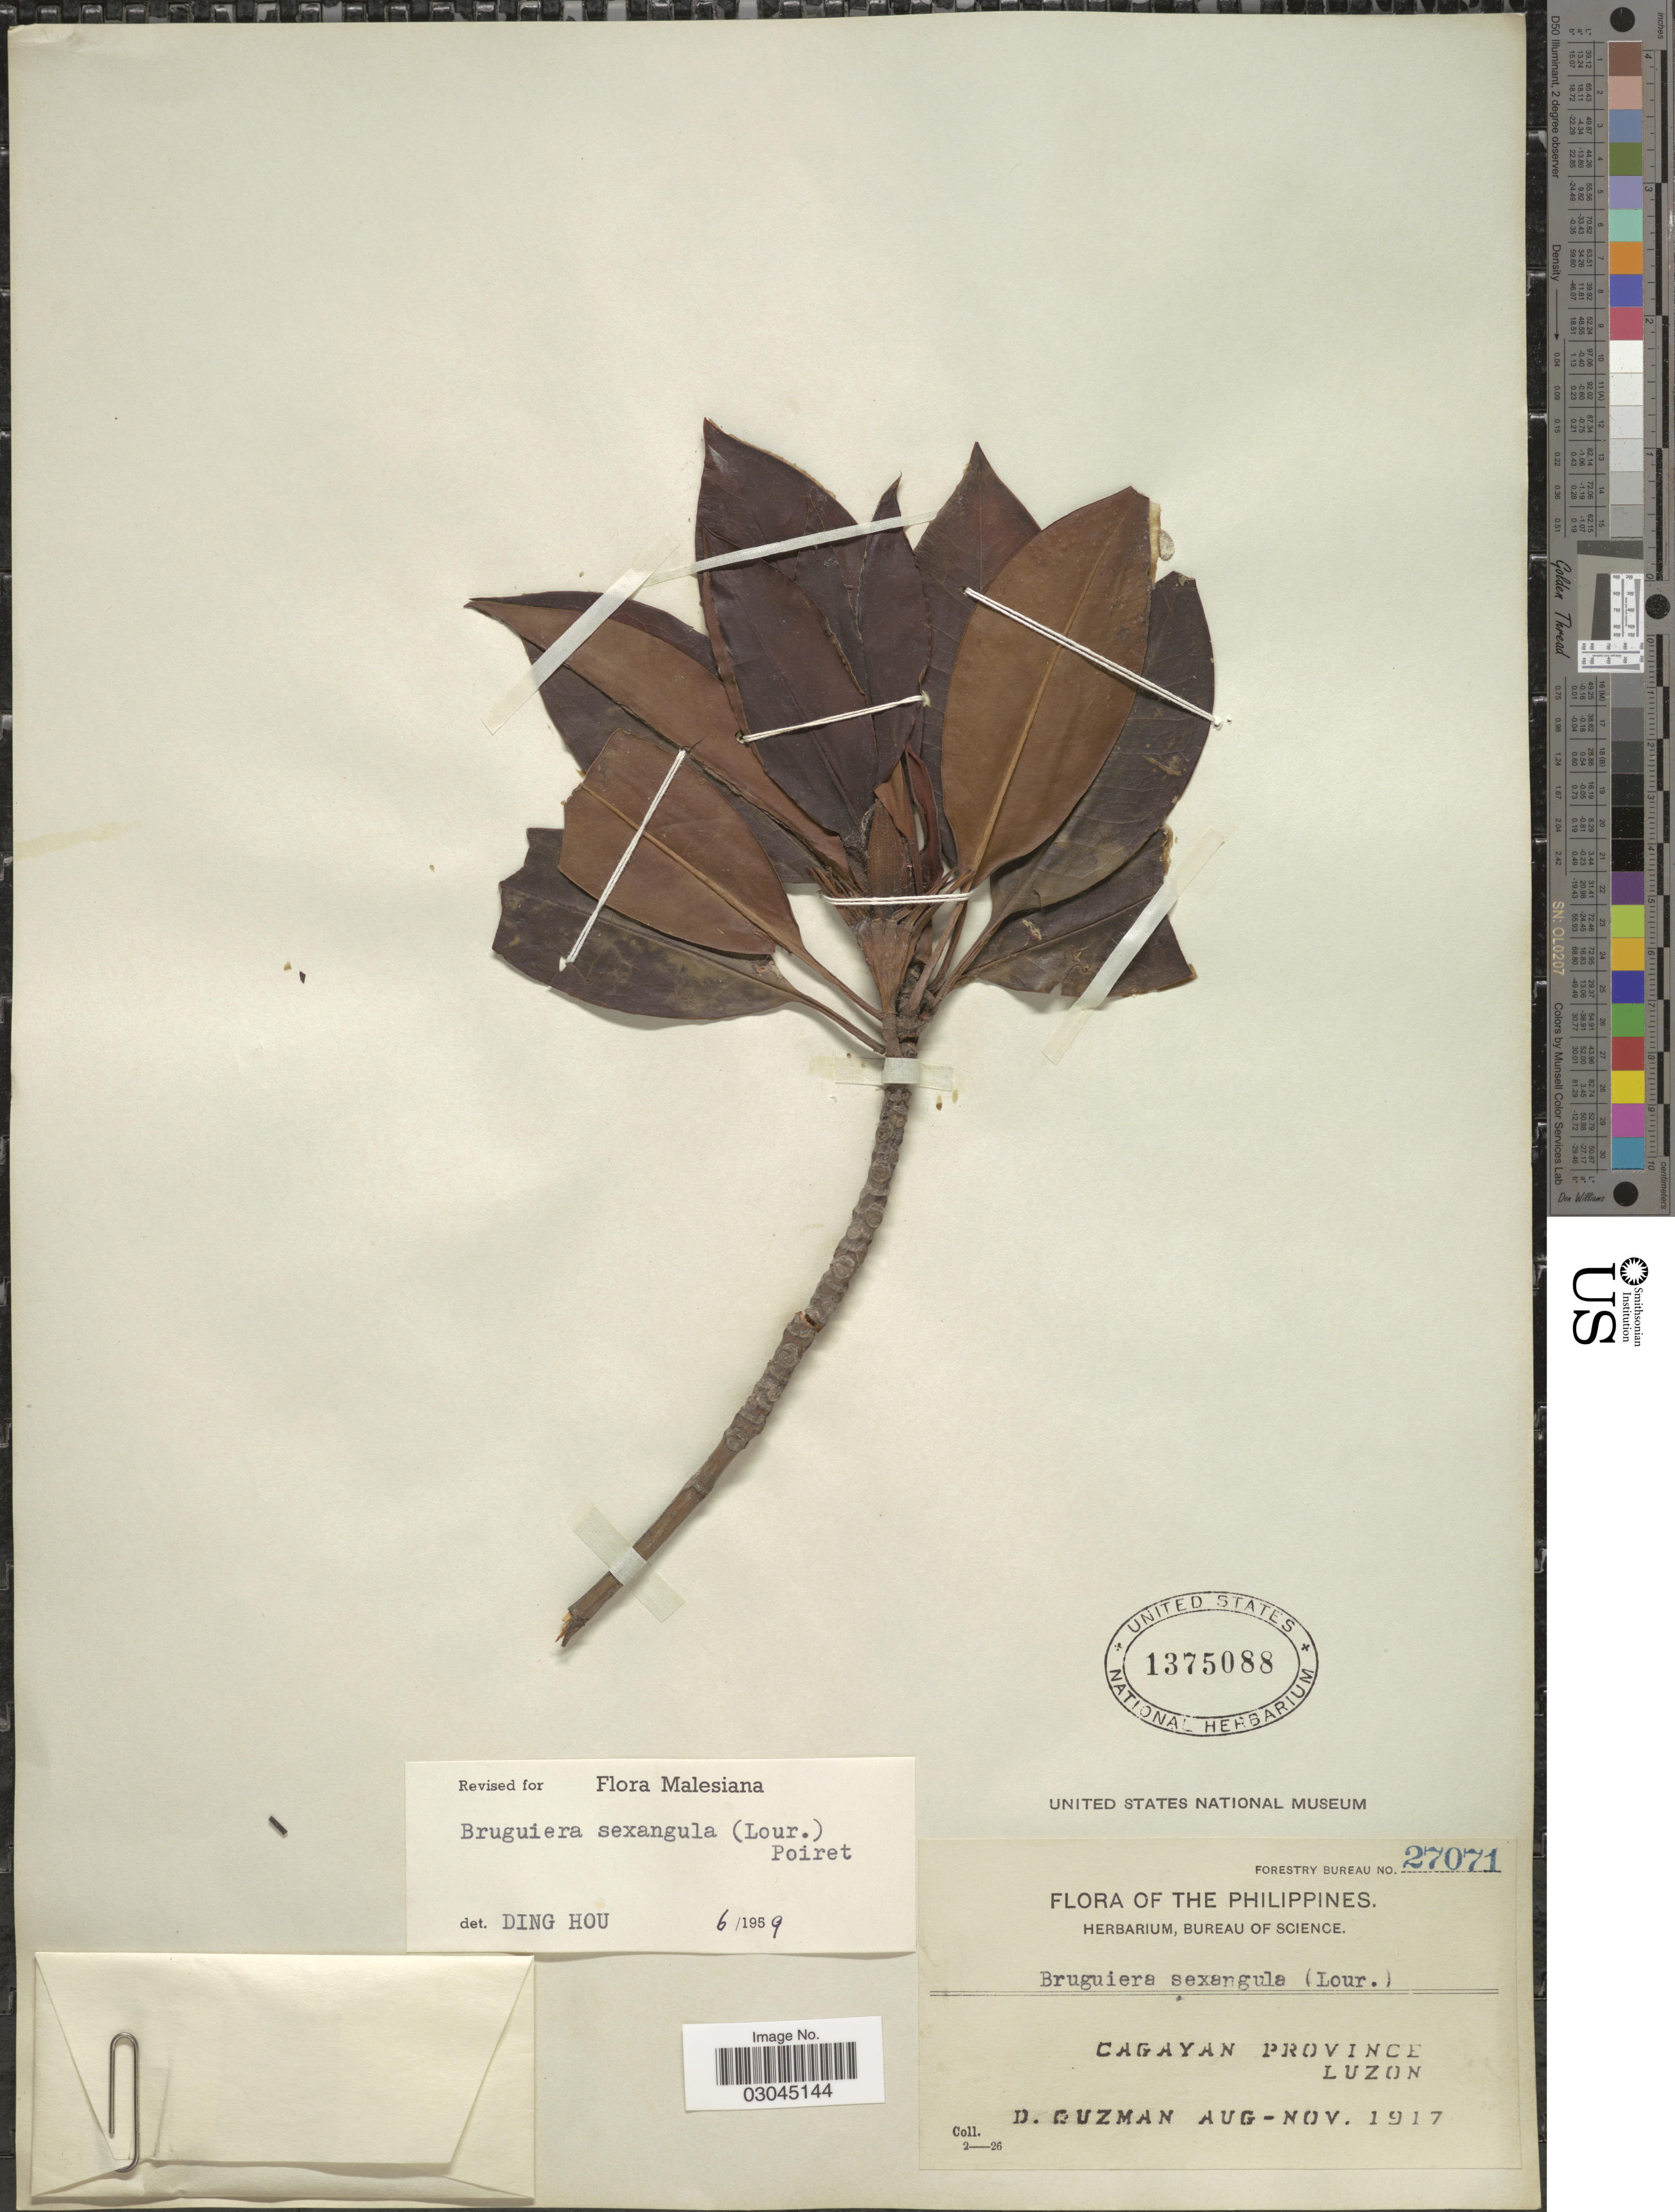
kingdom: Plantae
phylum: Tracheophyta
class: Magnoliopsida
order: Malpighiales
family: Rhizophoraceae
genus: Bruguiera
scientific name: Bruguiera sexangula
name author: (Lour.) Poir.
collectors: D. Guzman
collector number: Forestry Bureau 27071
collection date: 1917-08/1917-11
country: Philippines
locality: Cagayan Province. Luzon.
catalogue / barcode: US 1375088